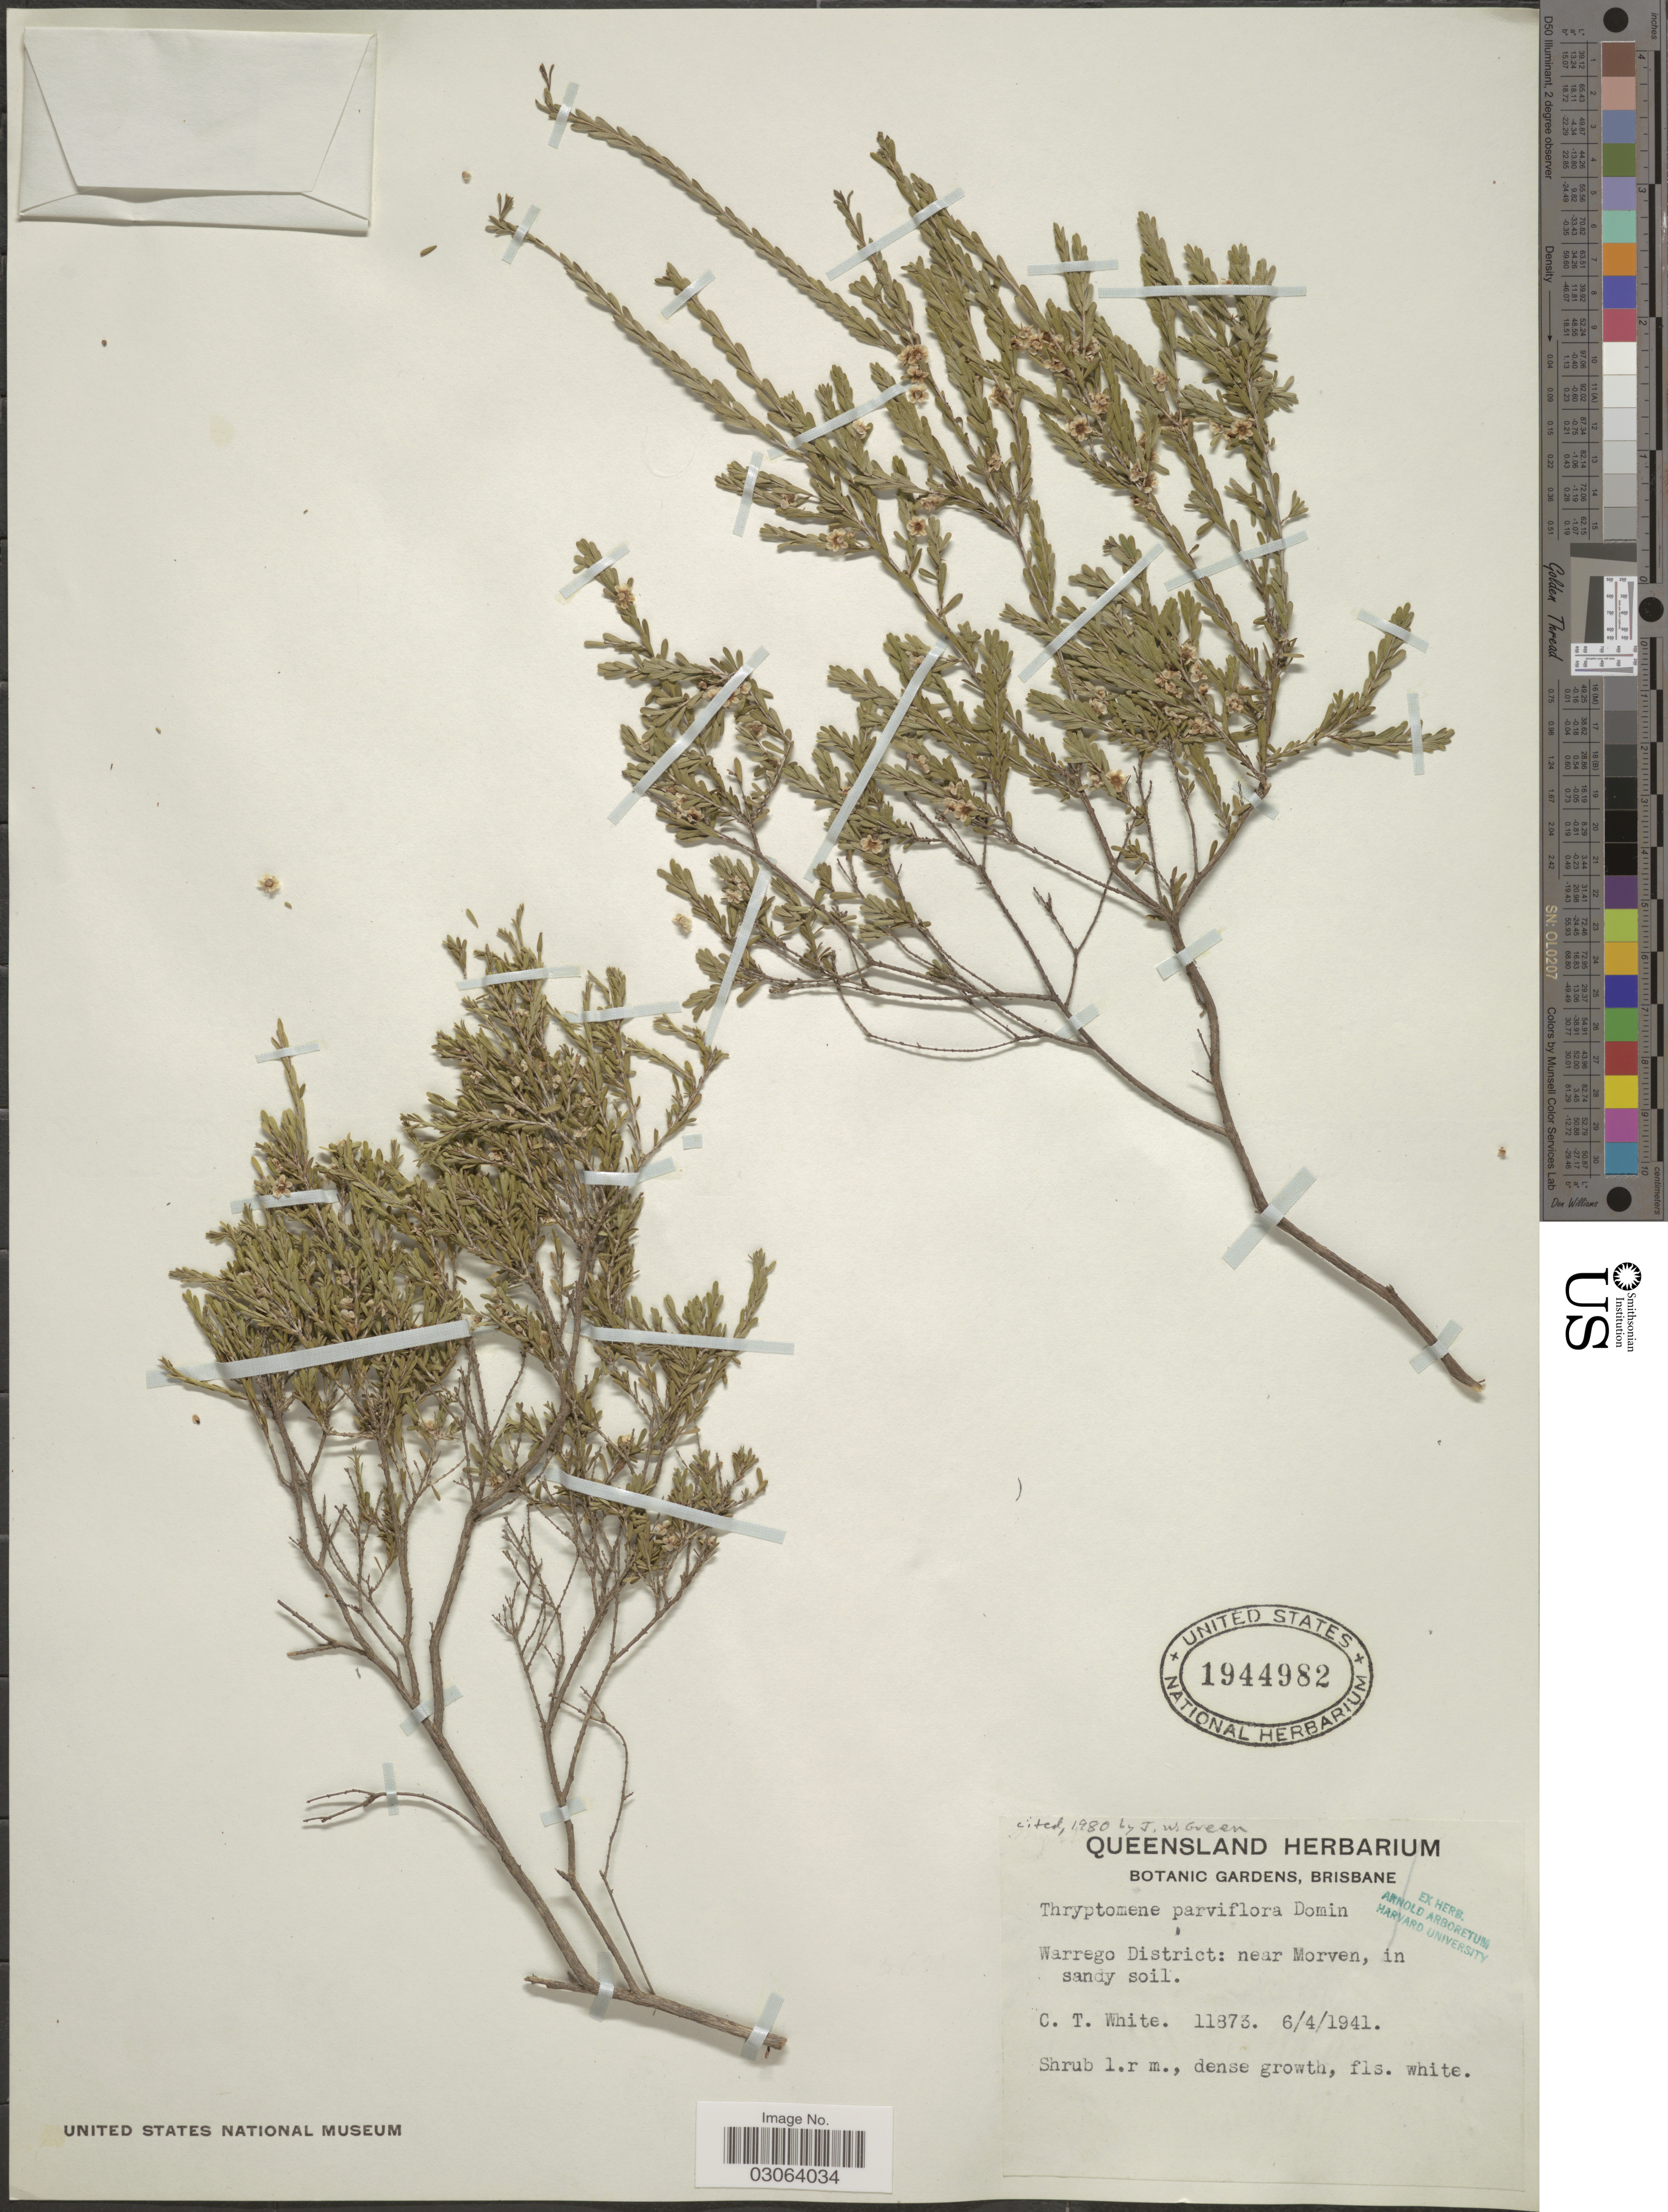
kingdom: Plantae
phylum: Tracheophyta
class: Magnoliopsida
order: Myrtales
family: Myrtaceae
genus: Thryptomene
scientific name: Thryptomene parviflora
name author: (Benth.) Domin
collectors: C. T. White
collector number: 11873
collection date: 1941-04-06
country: Australia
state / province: Queensland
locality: Warrego District: near Morven, in sandy soil.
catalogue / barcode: US 1944982